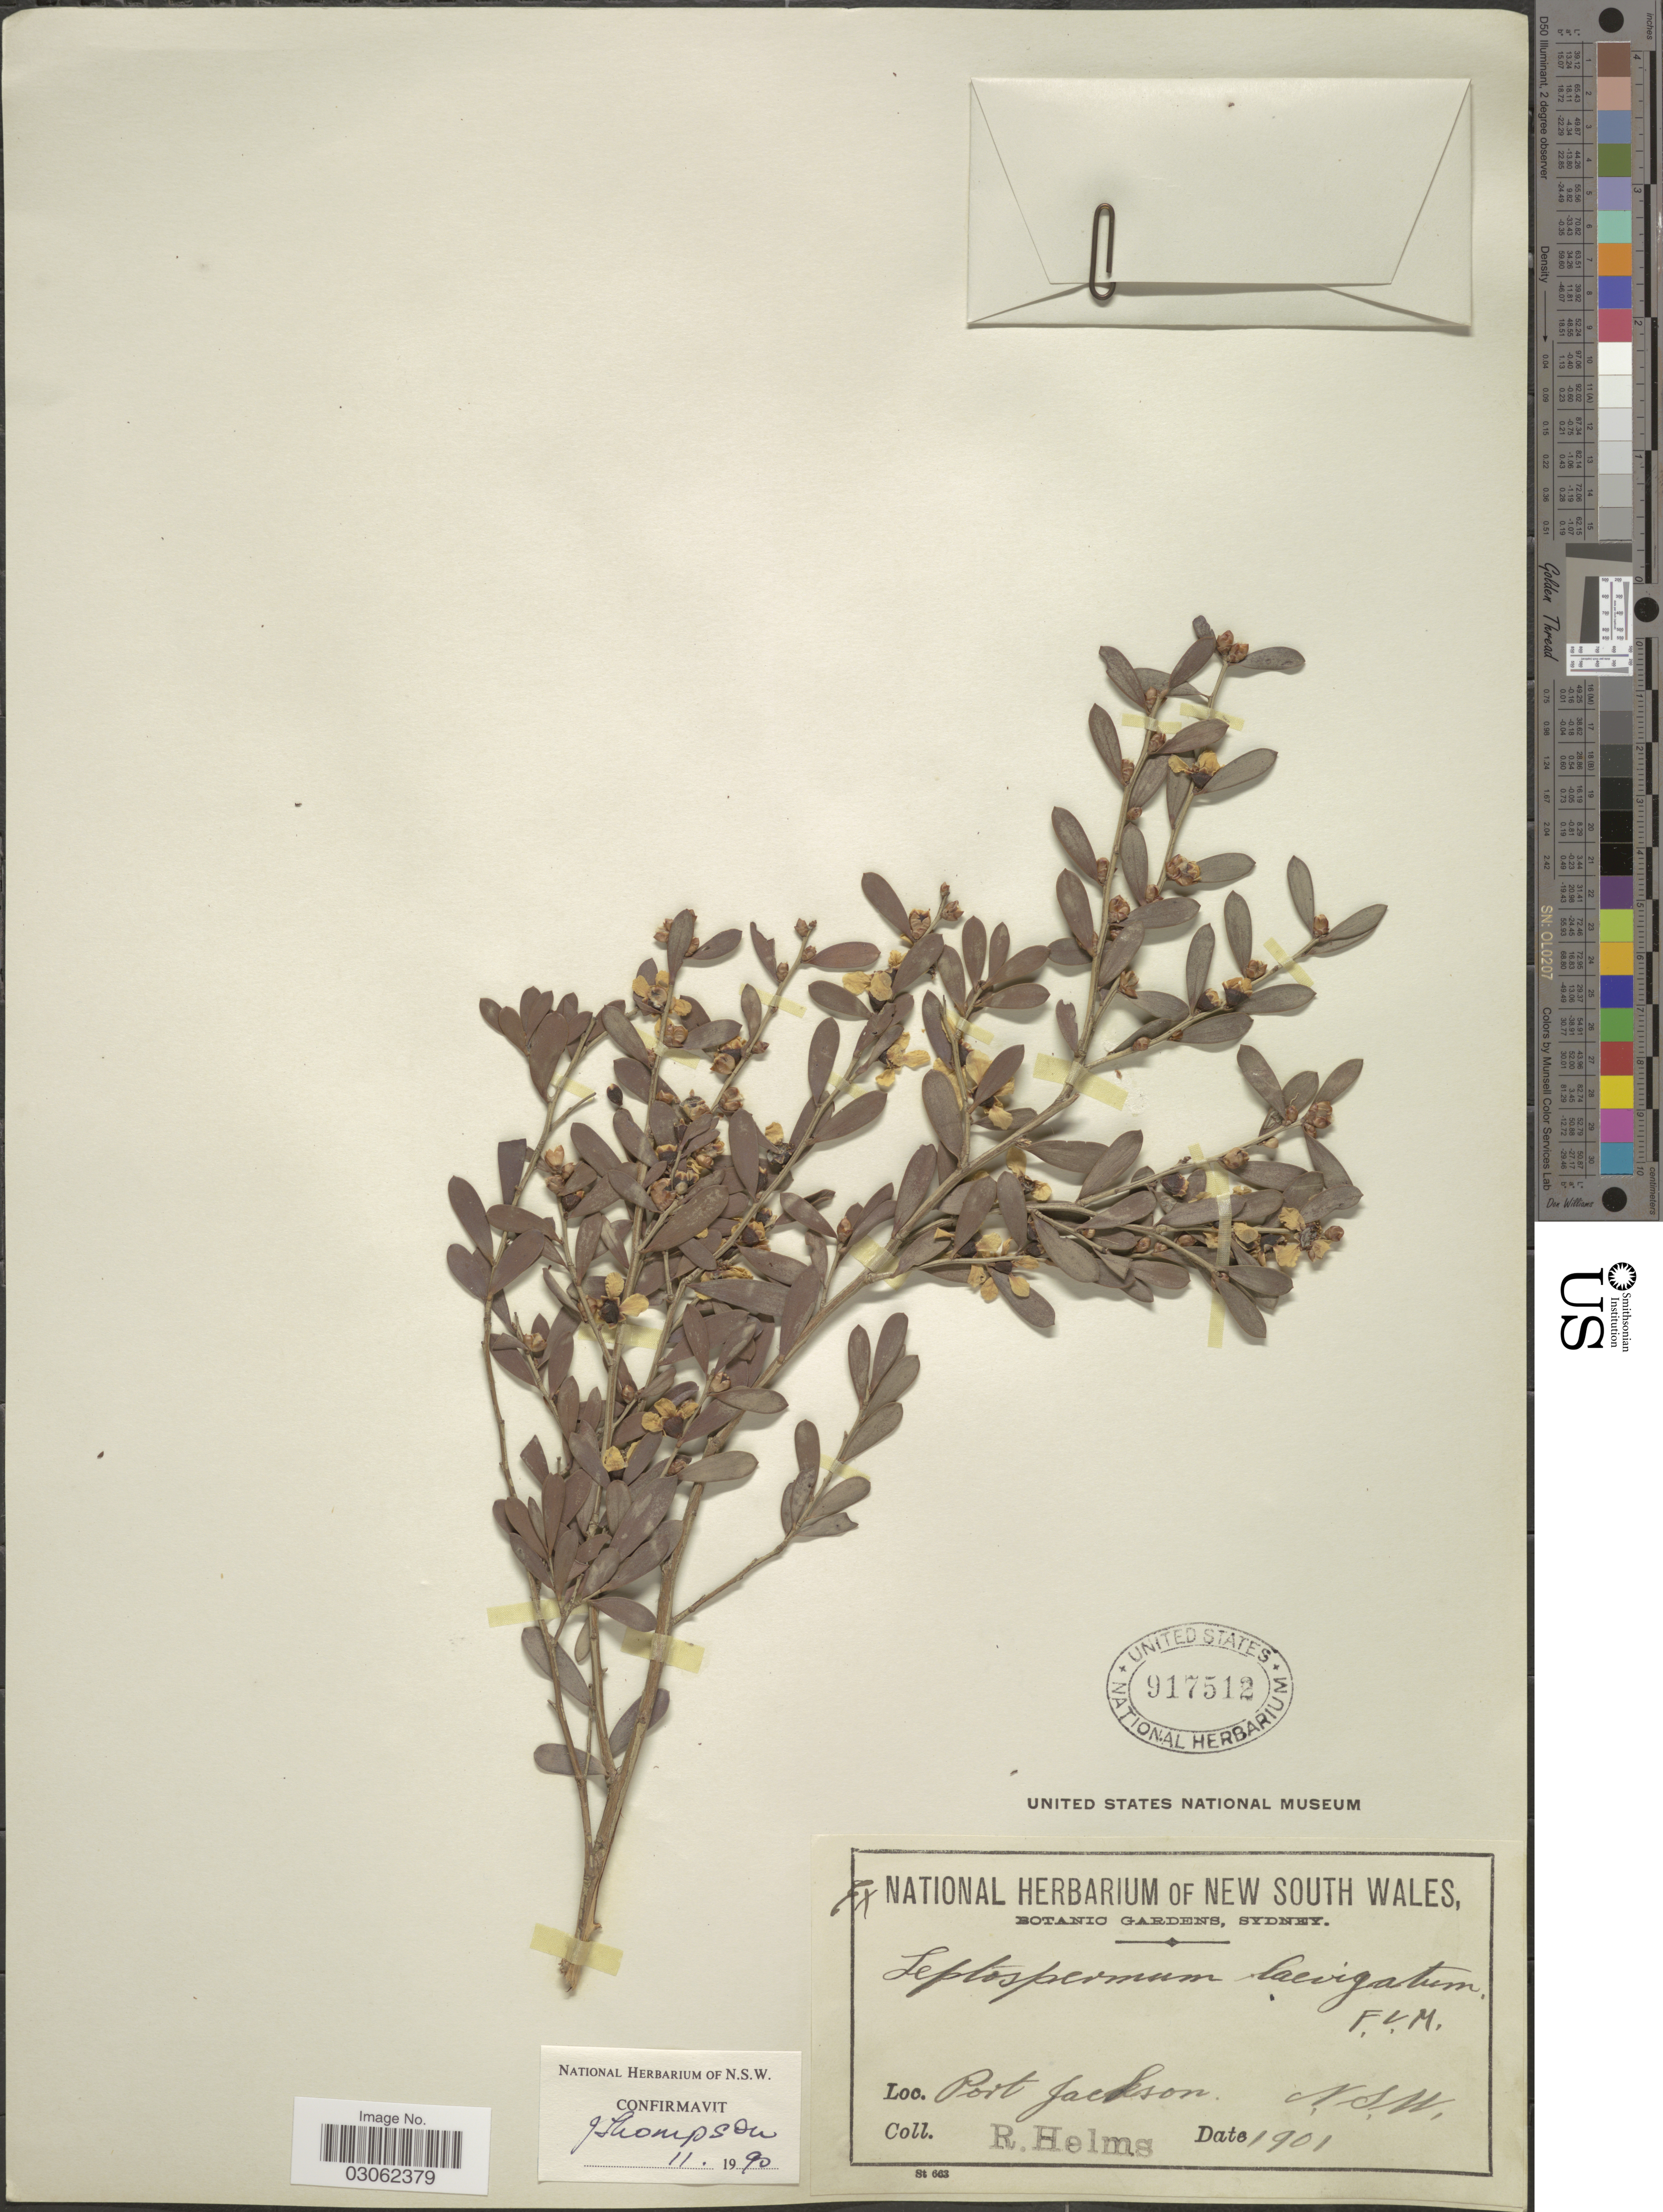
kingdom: Plantae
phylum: Tracheophyta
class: Magnoliopsida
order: Myrtales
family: Myrtaceae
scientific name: Gaudium laevigatum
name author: (Gaertn.) P.G. Wilson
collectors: R. Helms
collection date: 1901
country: Australia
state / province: New South Wales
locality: Port Jackson. N.S.W.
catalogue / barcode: US 917512